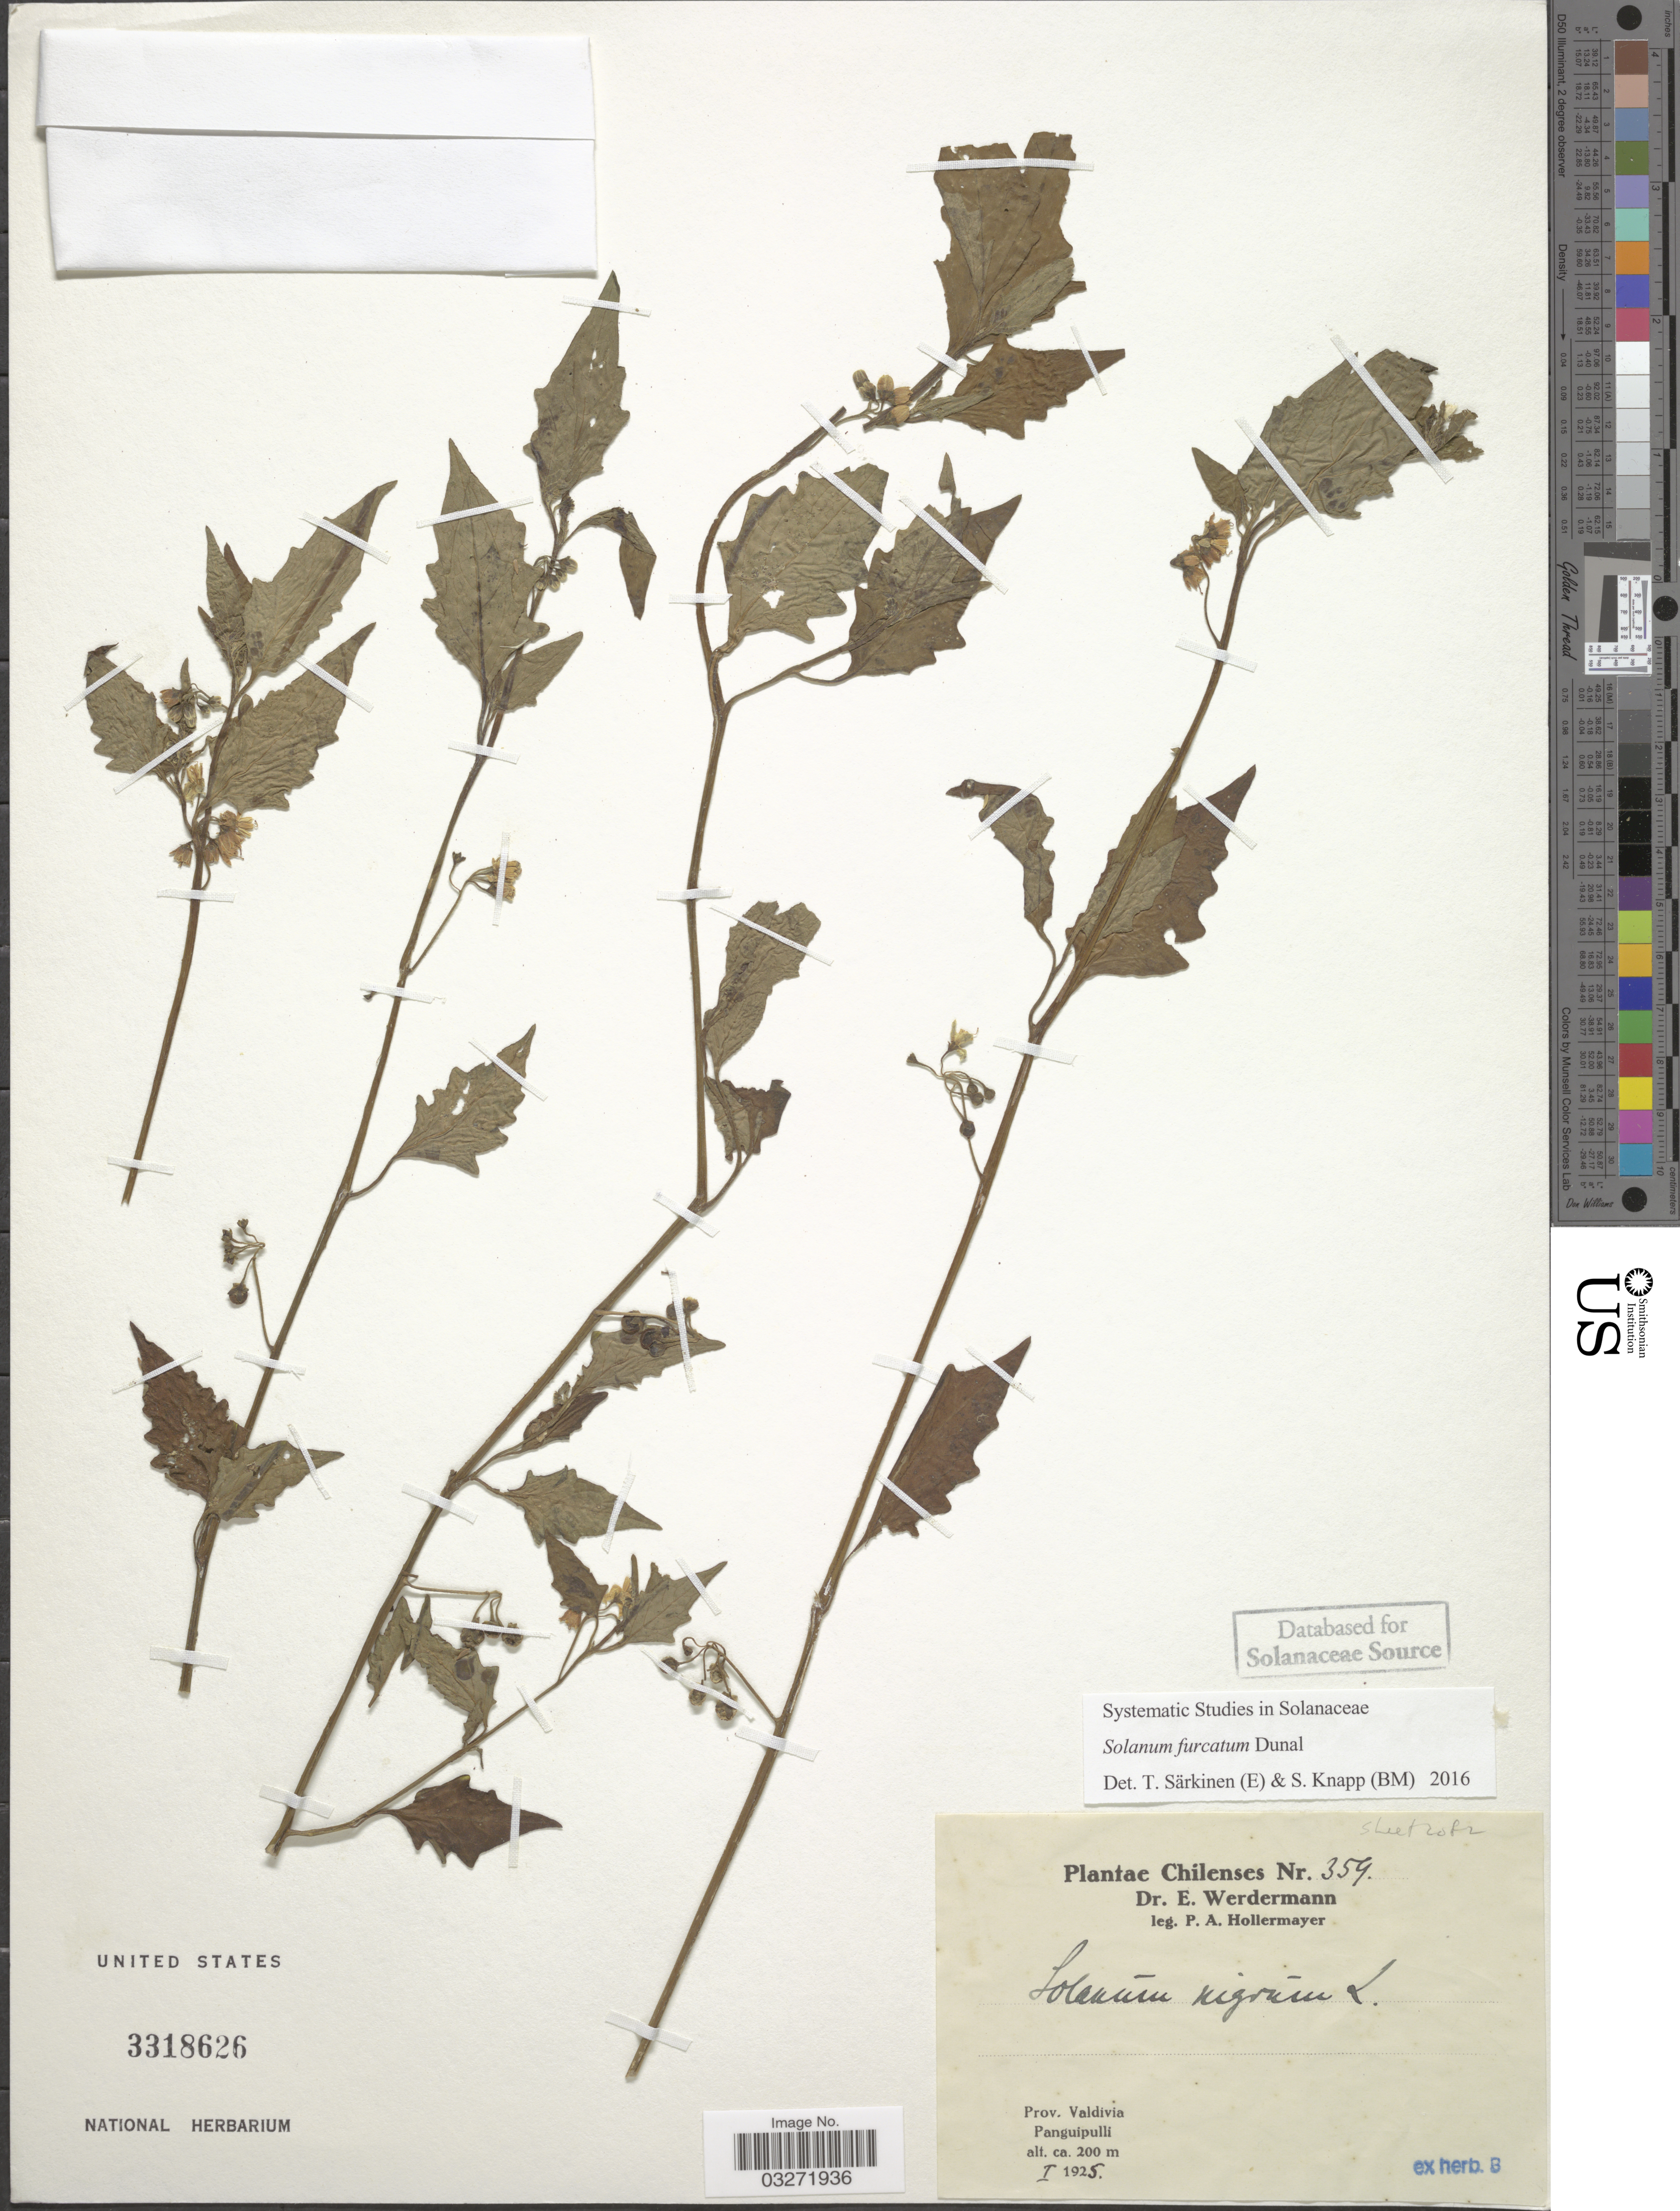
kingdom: Plantae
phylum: Tracheophyta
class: Magnoliopsida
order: Solanales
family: Solanaceae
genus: Solanum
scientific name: Solanum furcatum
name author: Dunal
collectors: P. Hollermayer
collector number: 359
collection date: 1925-01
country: Chile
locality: Prov. Valdivia. Panguipulli.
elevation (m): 200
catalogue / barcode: US 3318626